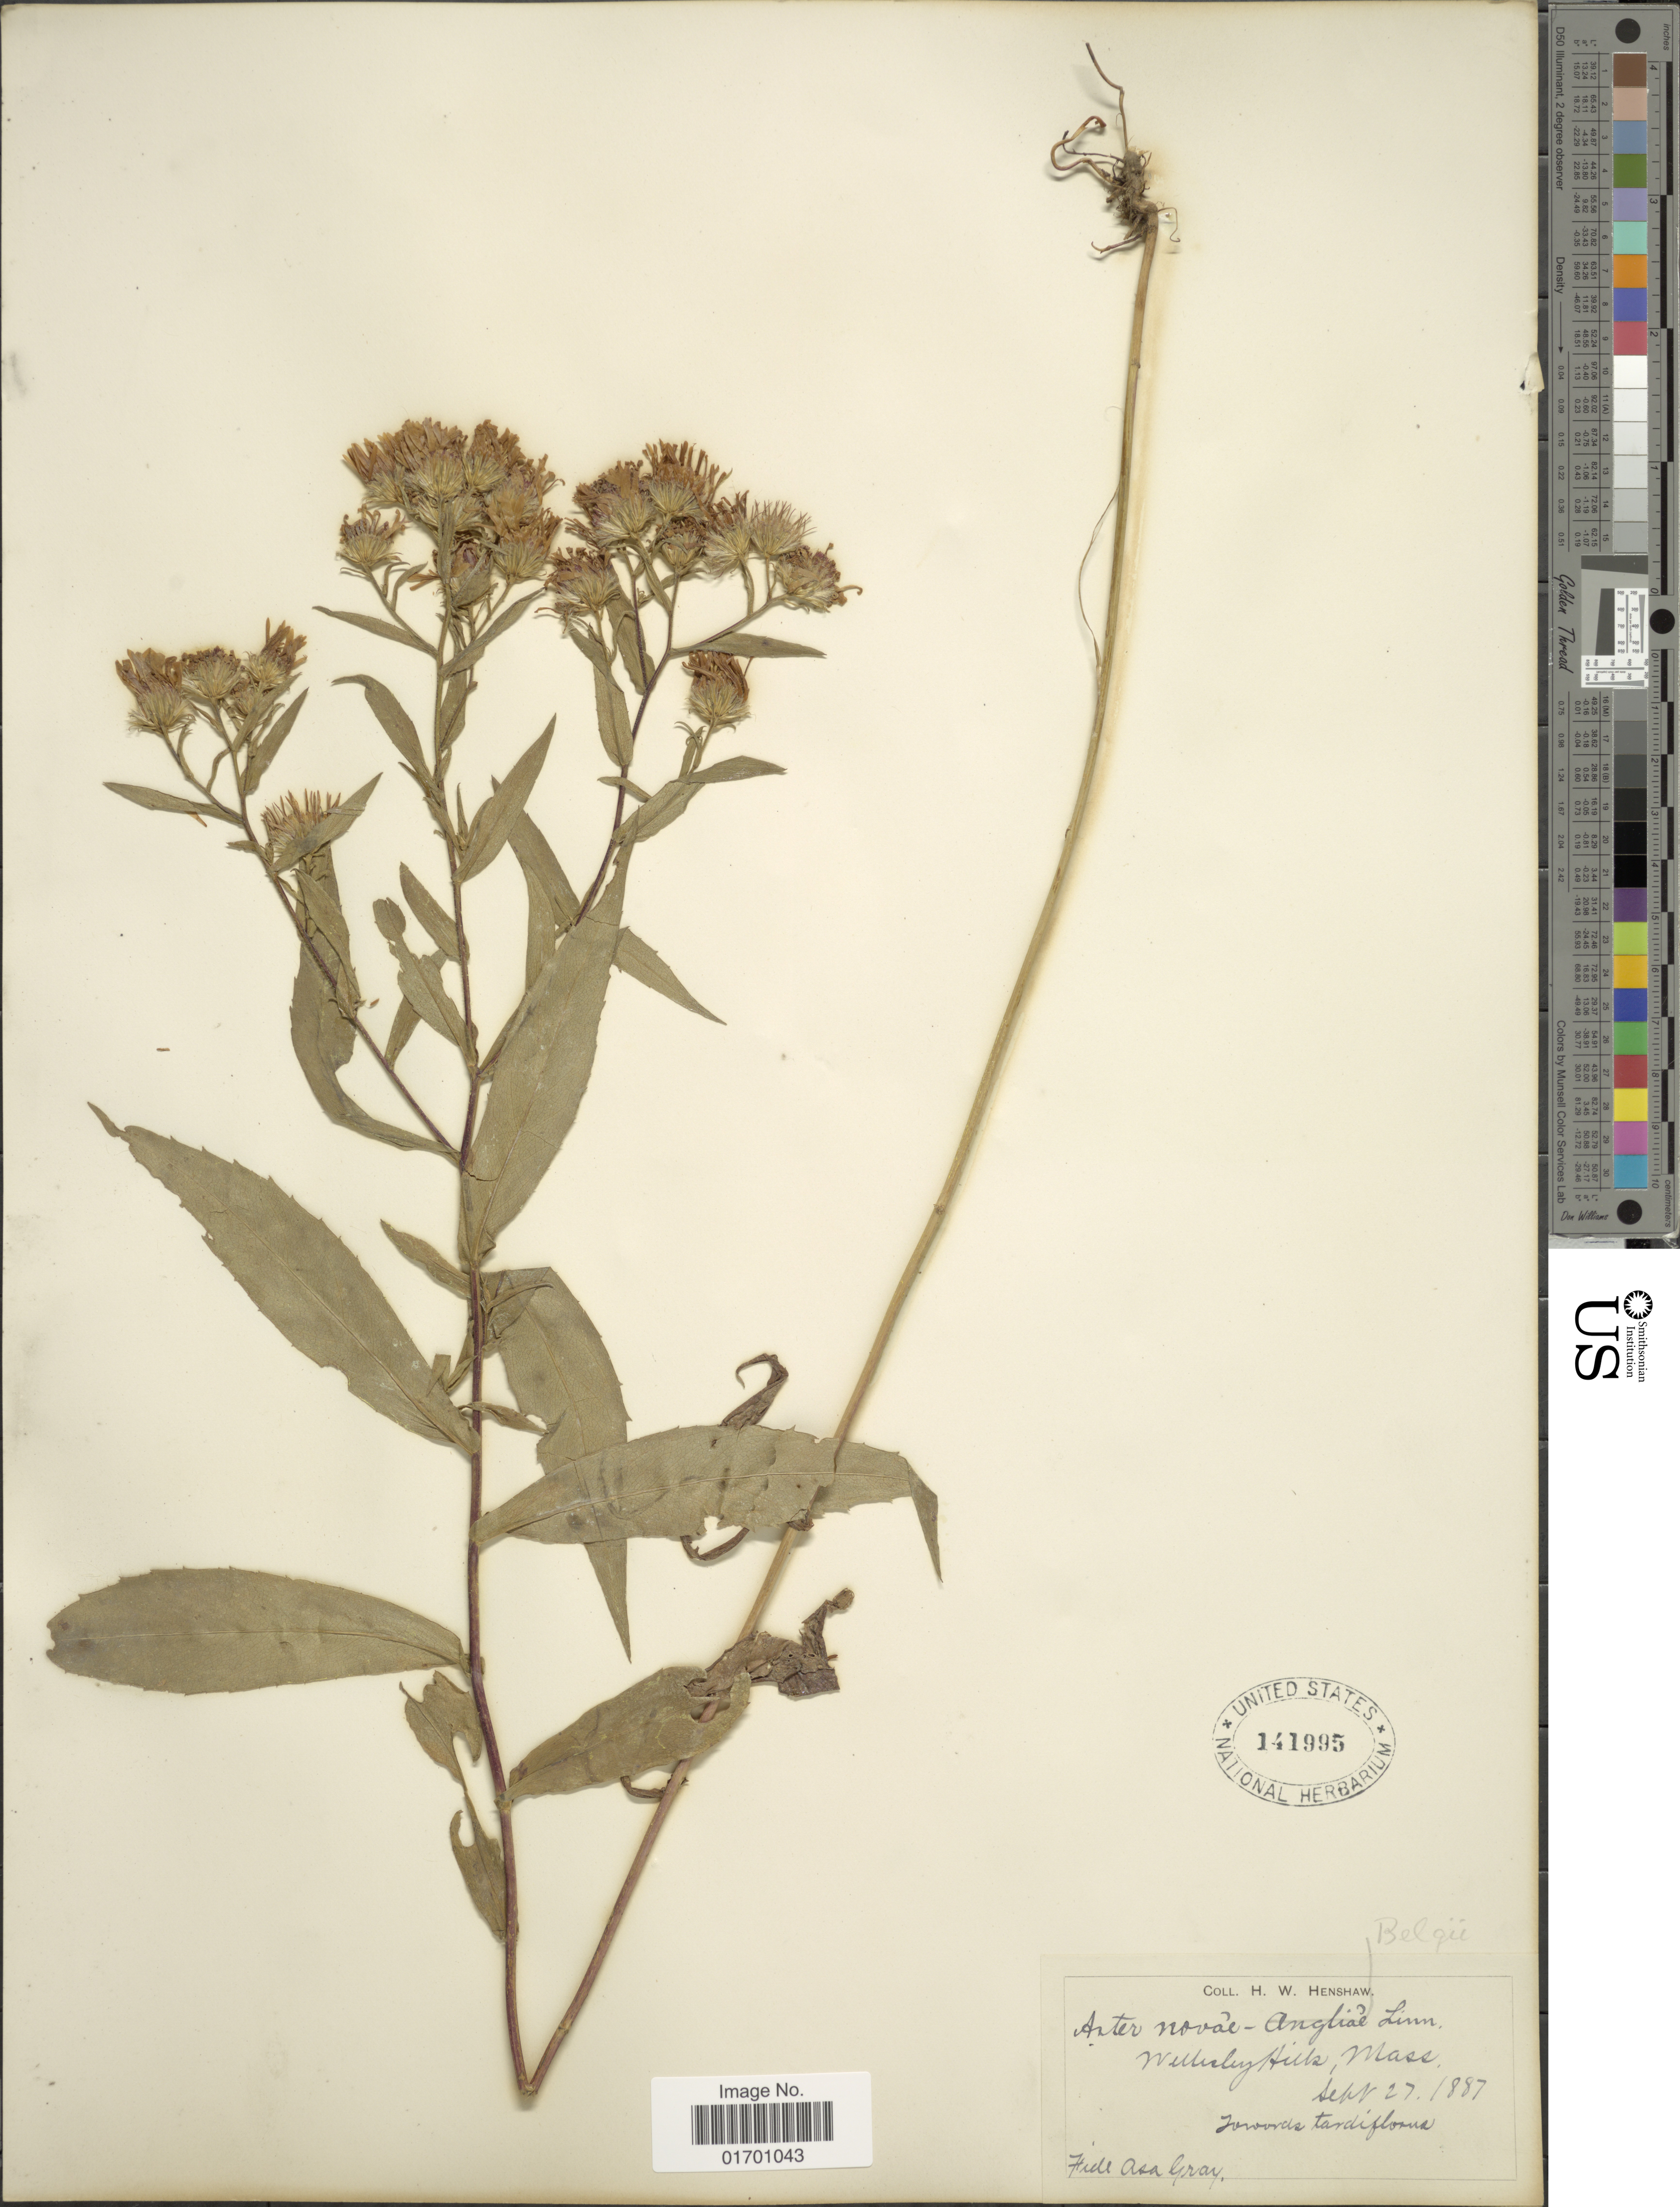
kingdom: Plantae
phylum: Tracheophyta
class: Magnoliopsida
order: Asterales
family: Asteraceae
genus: Symphyotrichum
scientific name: Symphyotrichum novi-belgii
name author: (L.) G.L. Nesom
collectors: A. Gray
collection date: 1887-09-27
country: United States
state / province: Massachusetts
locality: Wellesley Hills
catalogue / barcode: US 141995